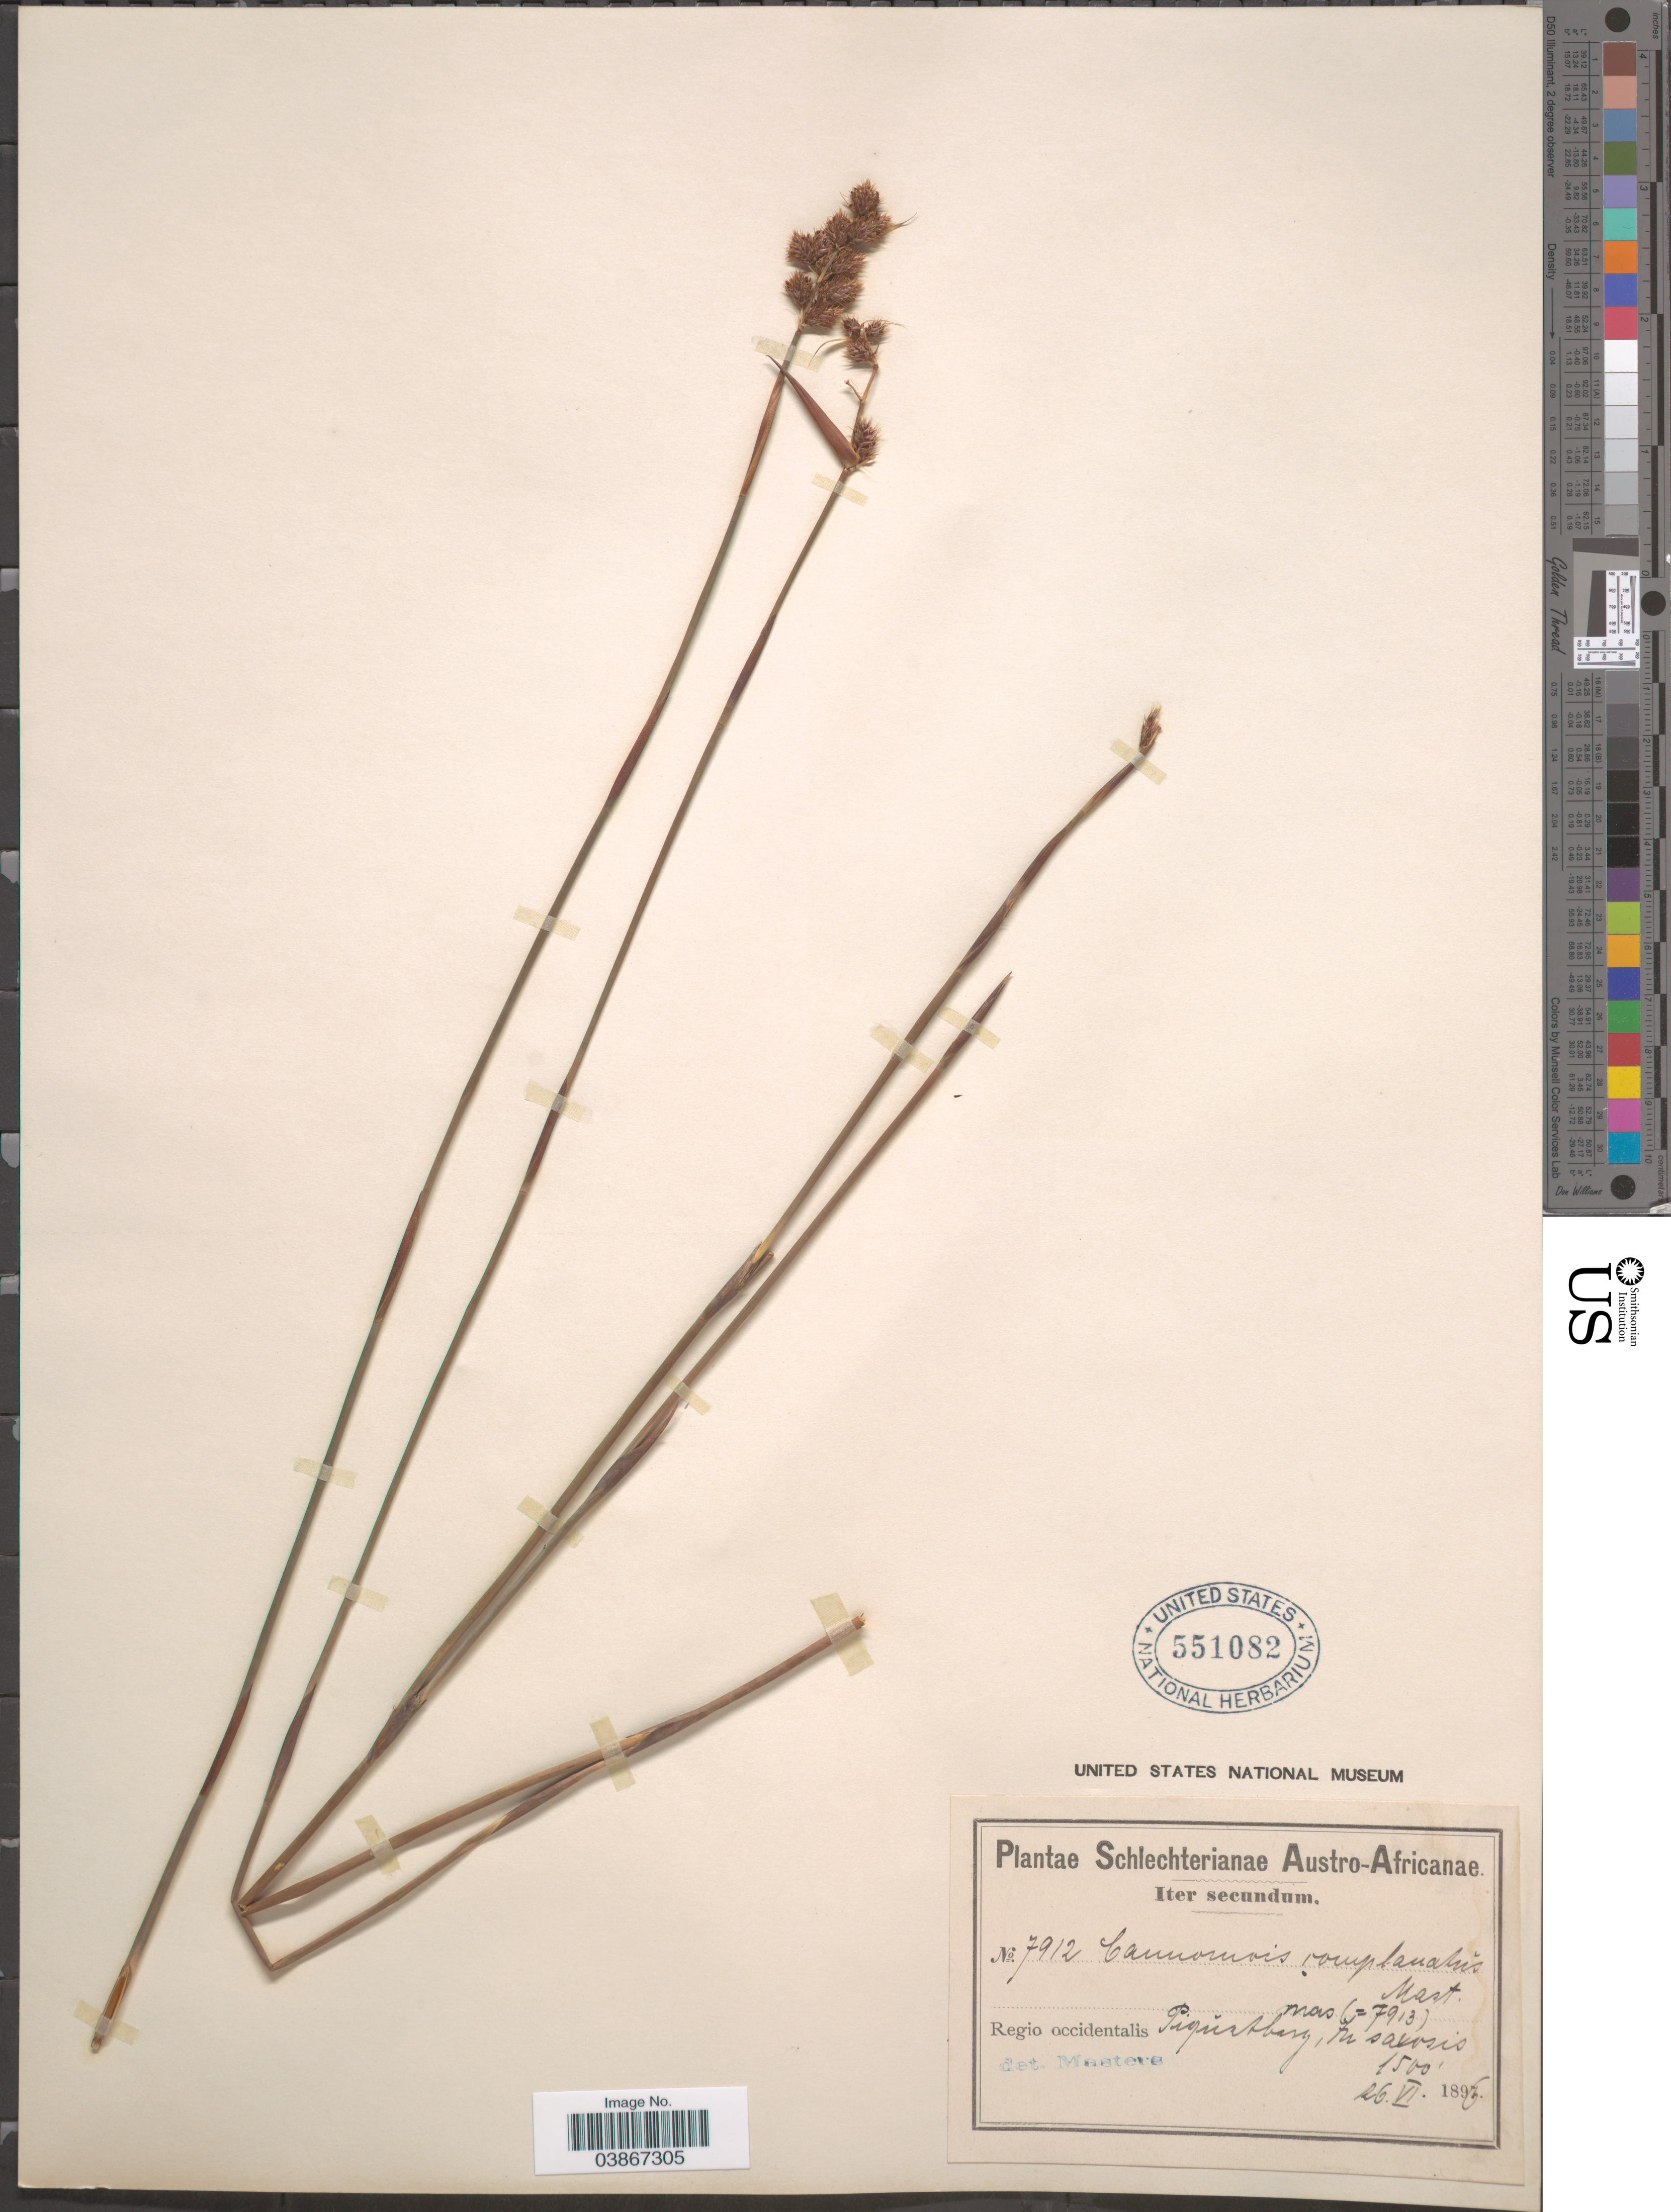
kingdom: Plantae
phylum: Tracheophyta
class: Liliopsida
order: Poales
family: Restionaceae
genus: Cannomois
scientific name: Cannomois complanatus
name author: Mast.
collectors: Schlechter, --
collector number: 7912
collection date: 1896-06-26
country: South Africa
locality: Austro-Africanae. Regio occidentalis: Piquitberg, in saxosis.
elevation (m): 457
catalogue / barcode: US 551082